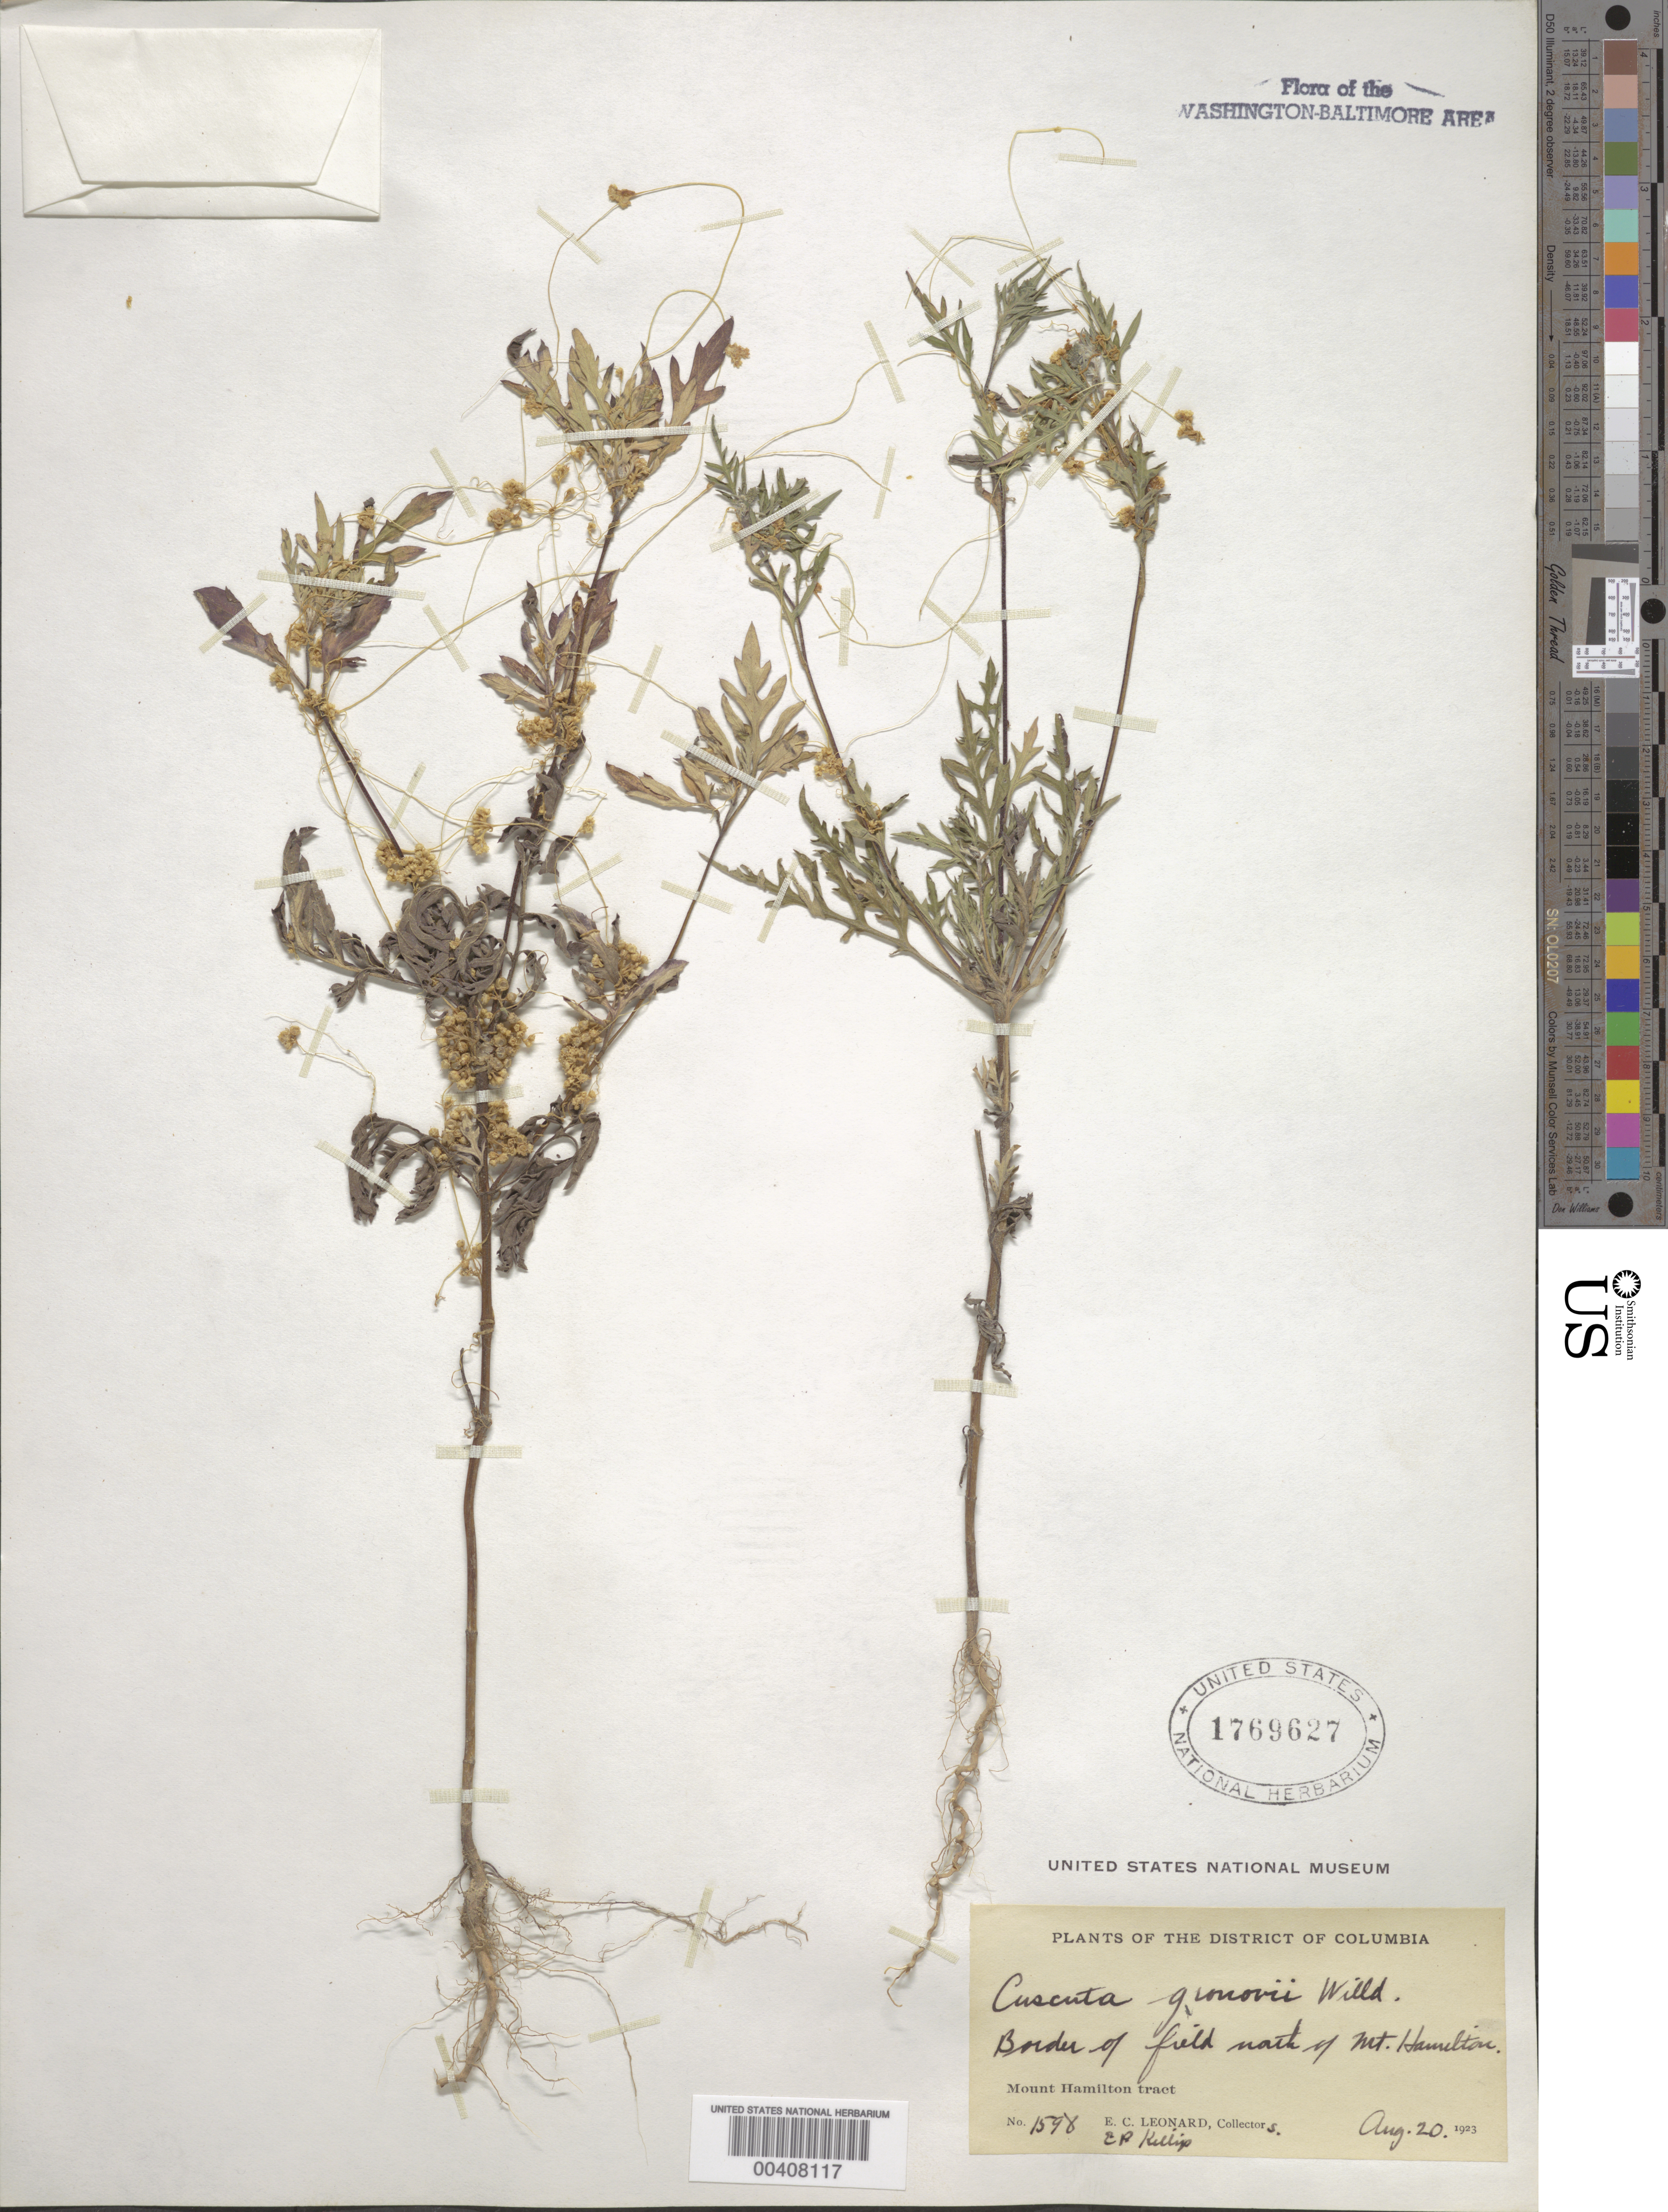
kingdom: Plantae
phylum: Tracheophyta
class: Magnoliopsida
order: Solanales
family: Convolvulaceae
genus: Cuscuta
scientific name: Cuscuta gronovii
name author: Willd. ex Schult.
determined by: T.G.Y.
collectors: E. C. Leonard & E. P. Killip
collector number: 1598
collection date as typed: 20 Aug 1923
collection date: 1923-08-20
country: United States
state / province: District of Columbia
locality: Mt. Hamilton Tract, N Of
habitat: Border of field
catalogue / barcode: US 1769627